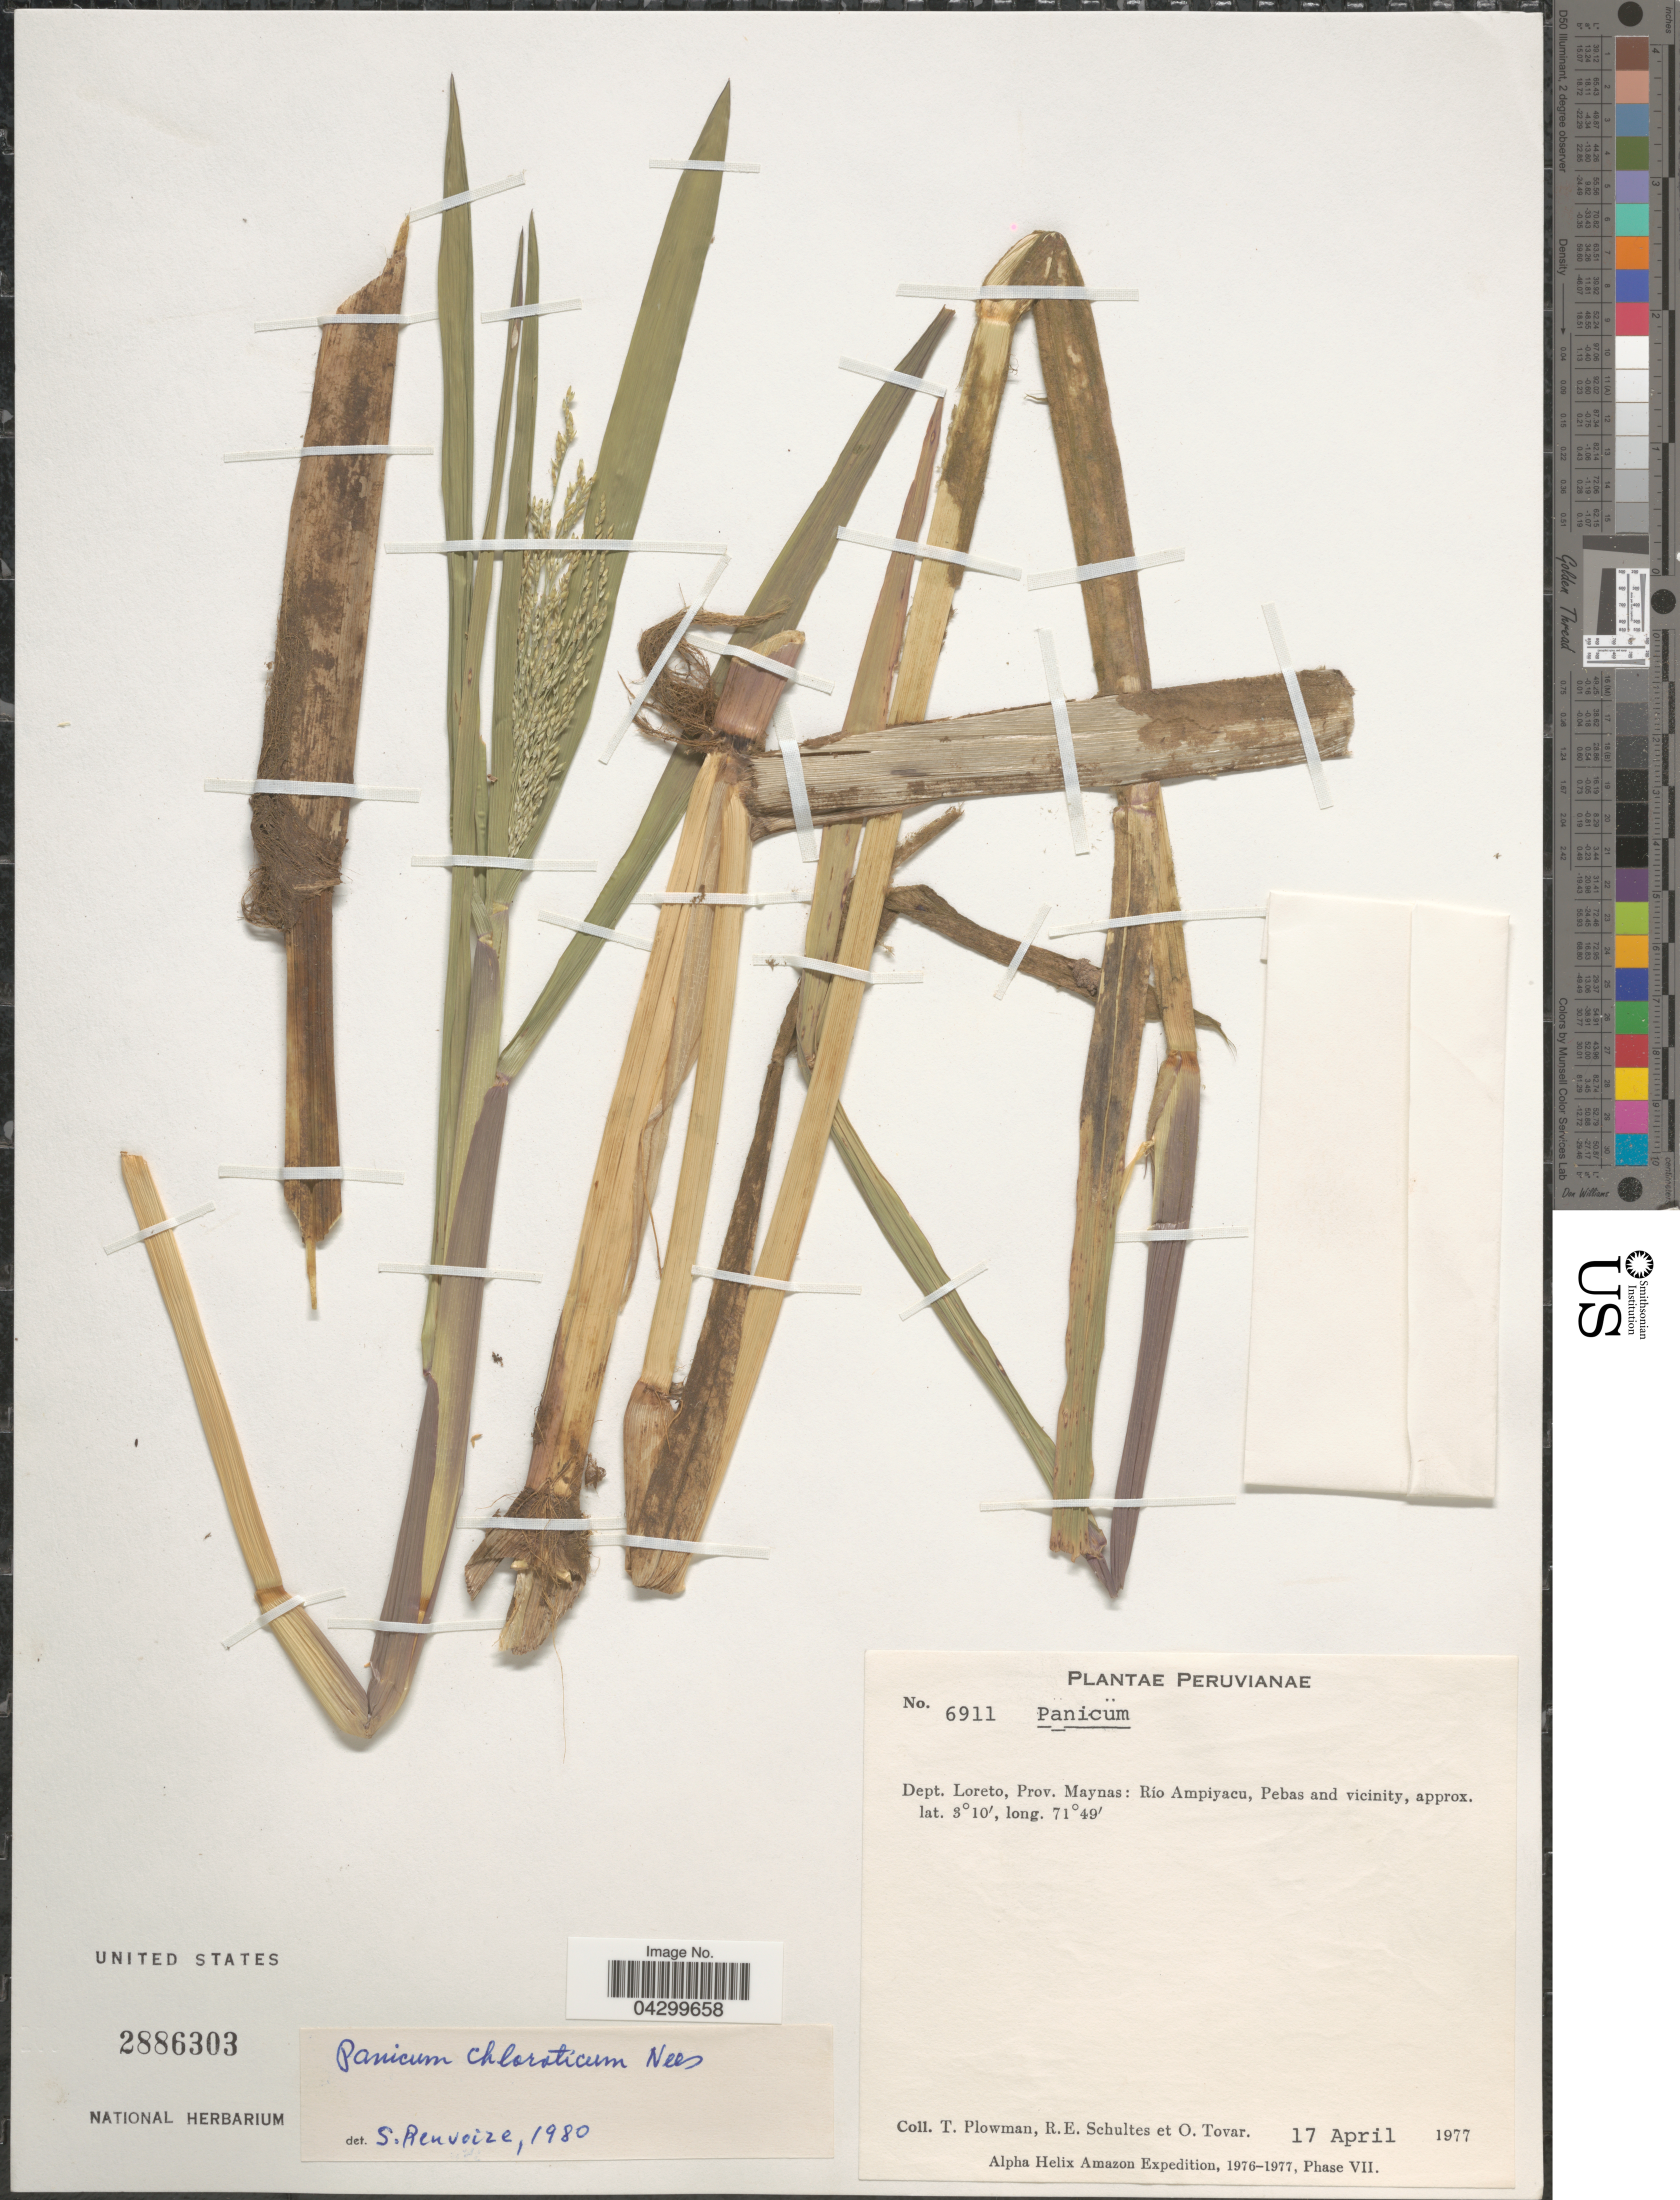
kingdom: Plantae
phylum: Tracheophyta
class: Liliopsida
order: Poales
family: Poaceae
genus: Panicum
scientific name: Panicum dichotomiflorum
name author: Michx.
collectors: T. Plowman, R. E. Schultes & Ó. Tovar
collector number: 6911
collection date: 1977-04-17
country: Peru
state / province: Loreto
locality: Dept. Loreto, Prov. Maynas: Río Ampiyacu, Pebas and vicinity. Alpha Helix Amazon Expedition, 1976-1977, Phase VII.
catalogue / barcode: US 2886303